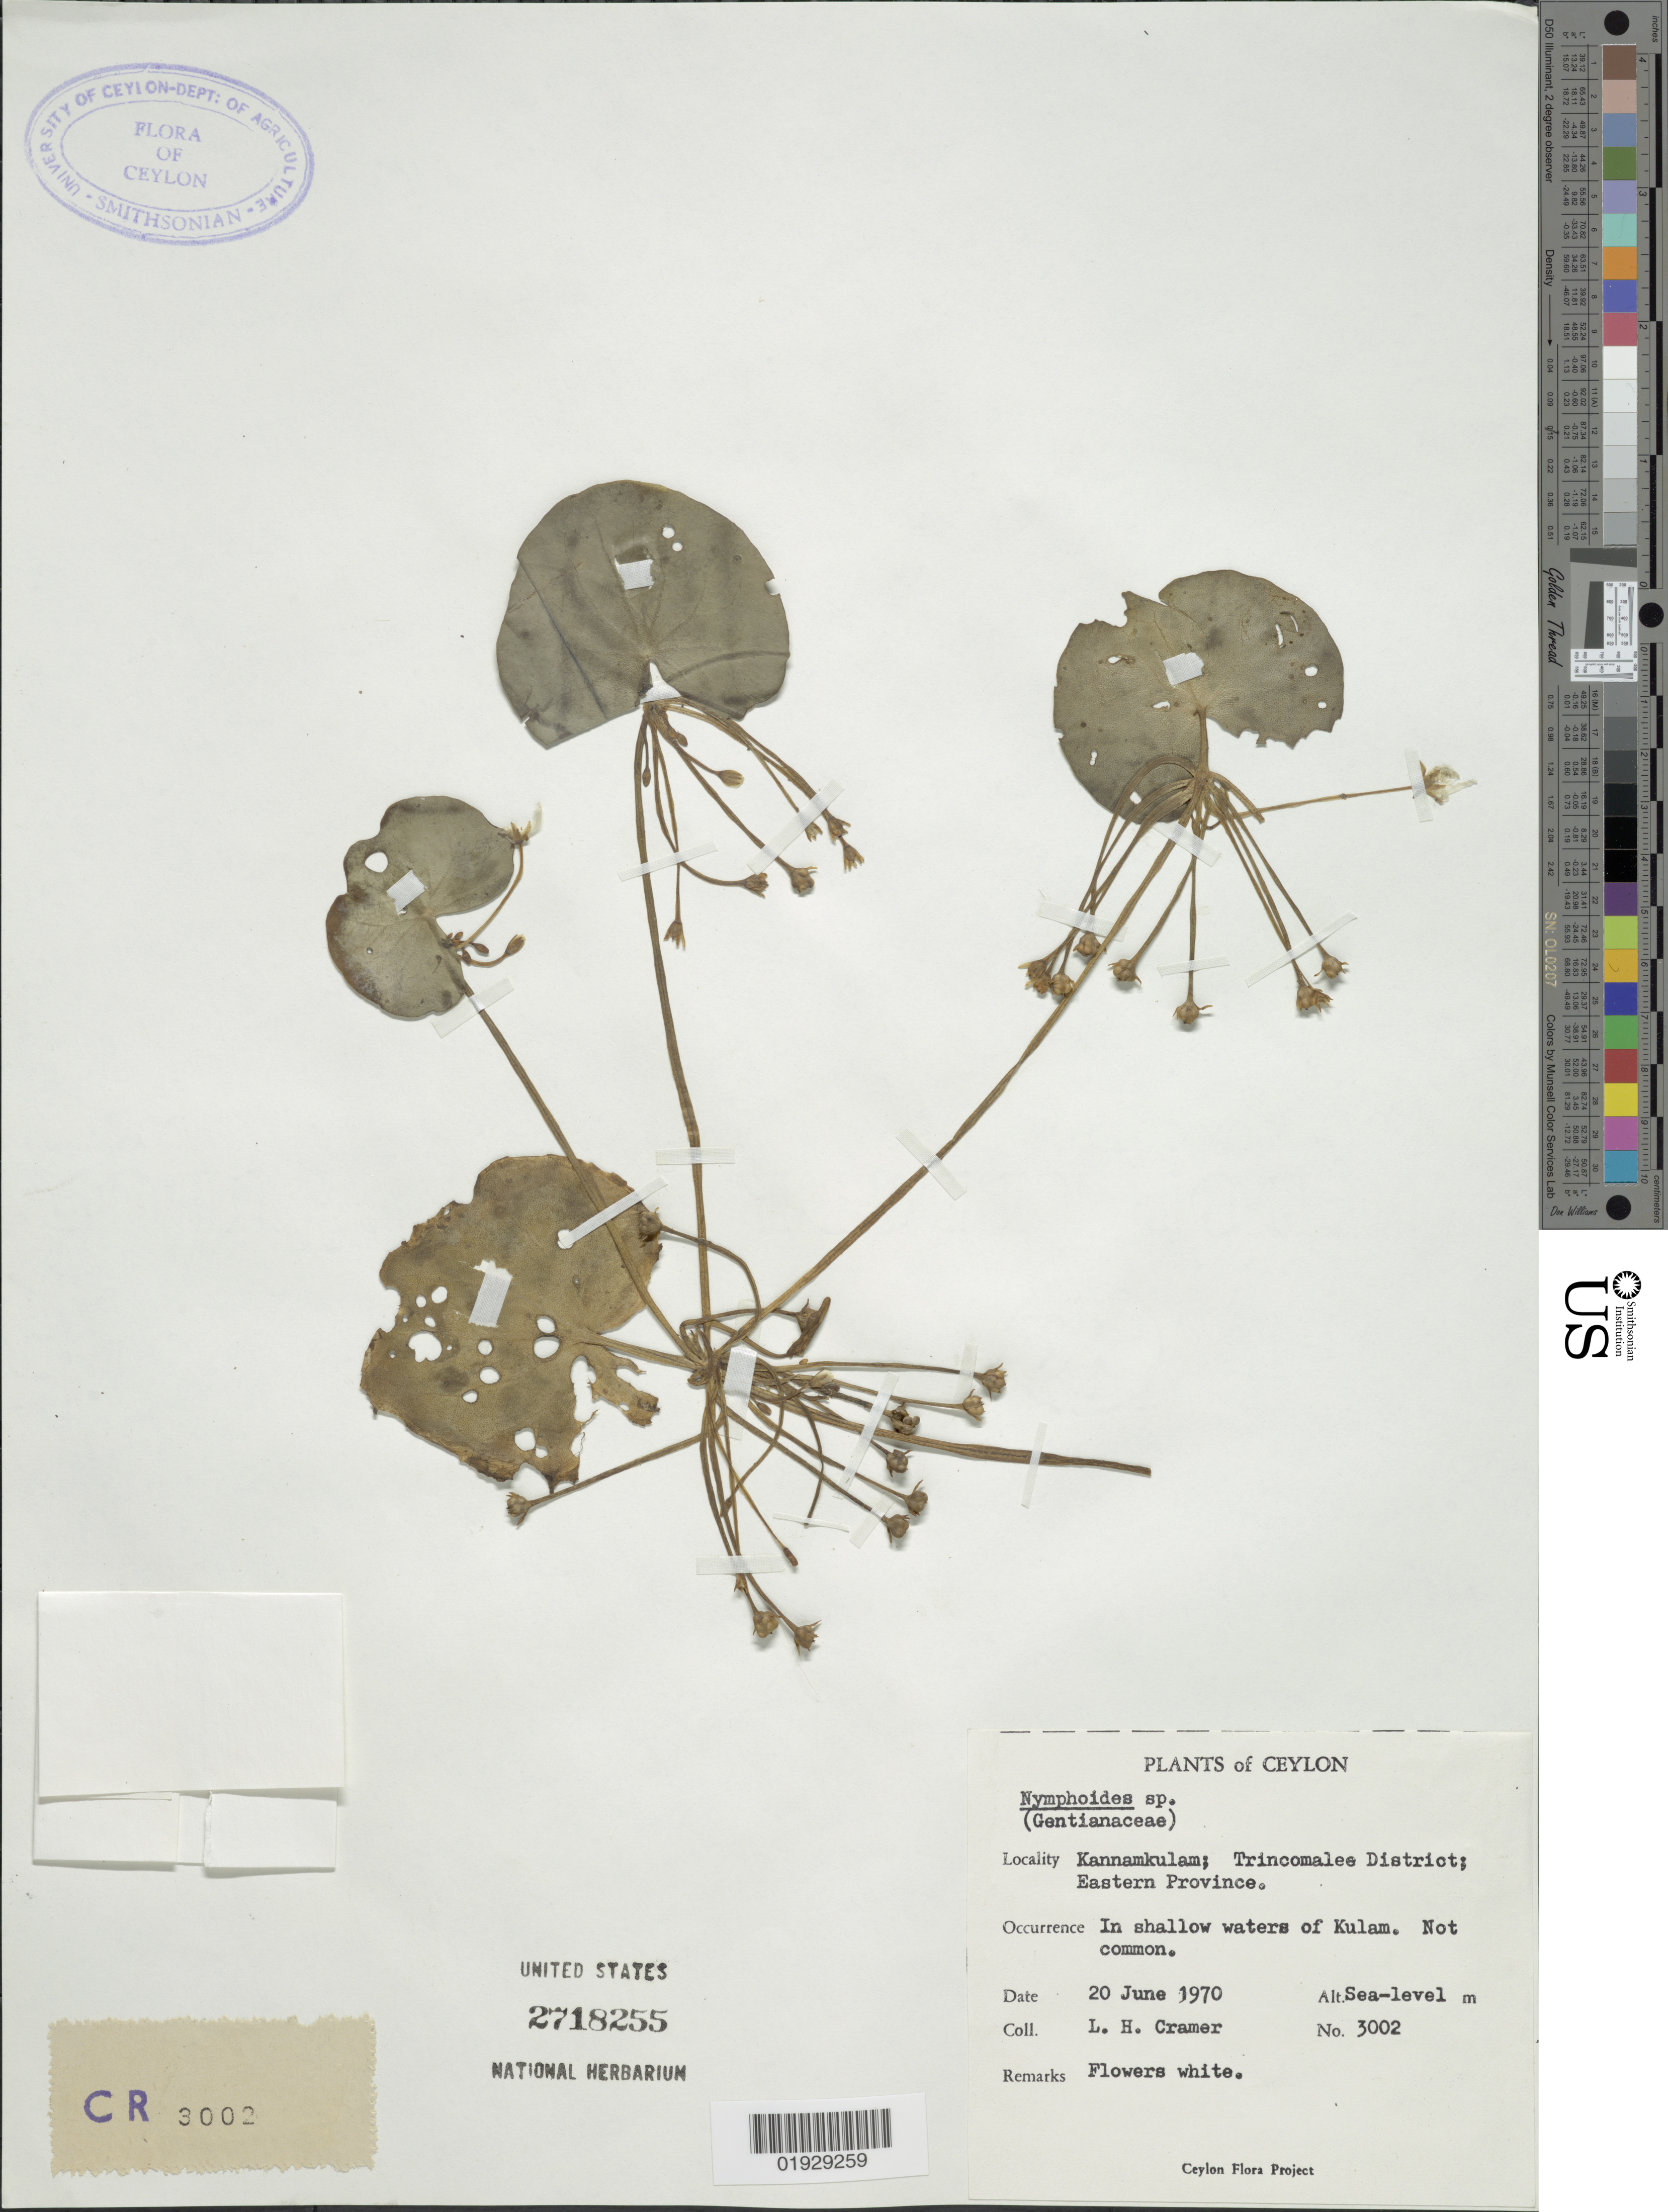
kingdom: Plantae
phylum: Tracheophyta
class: Magnoliopsida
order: Asterales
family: Menyanthaceae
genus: Nymphoides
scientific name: Nymphoides sp.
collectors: L. H. Cramer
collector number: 3002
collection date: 1970-06-20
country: Sri Lanka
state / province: Eastern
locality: Ceylon. Kannamkulam; Trincomalee District; Eastern Province. In shallow waters of Kulam.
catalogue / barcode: US 2718255